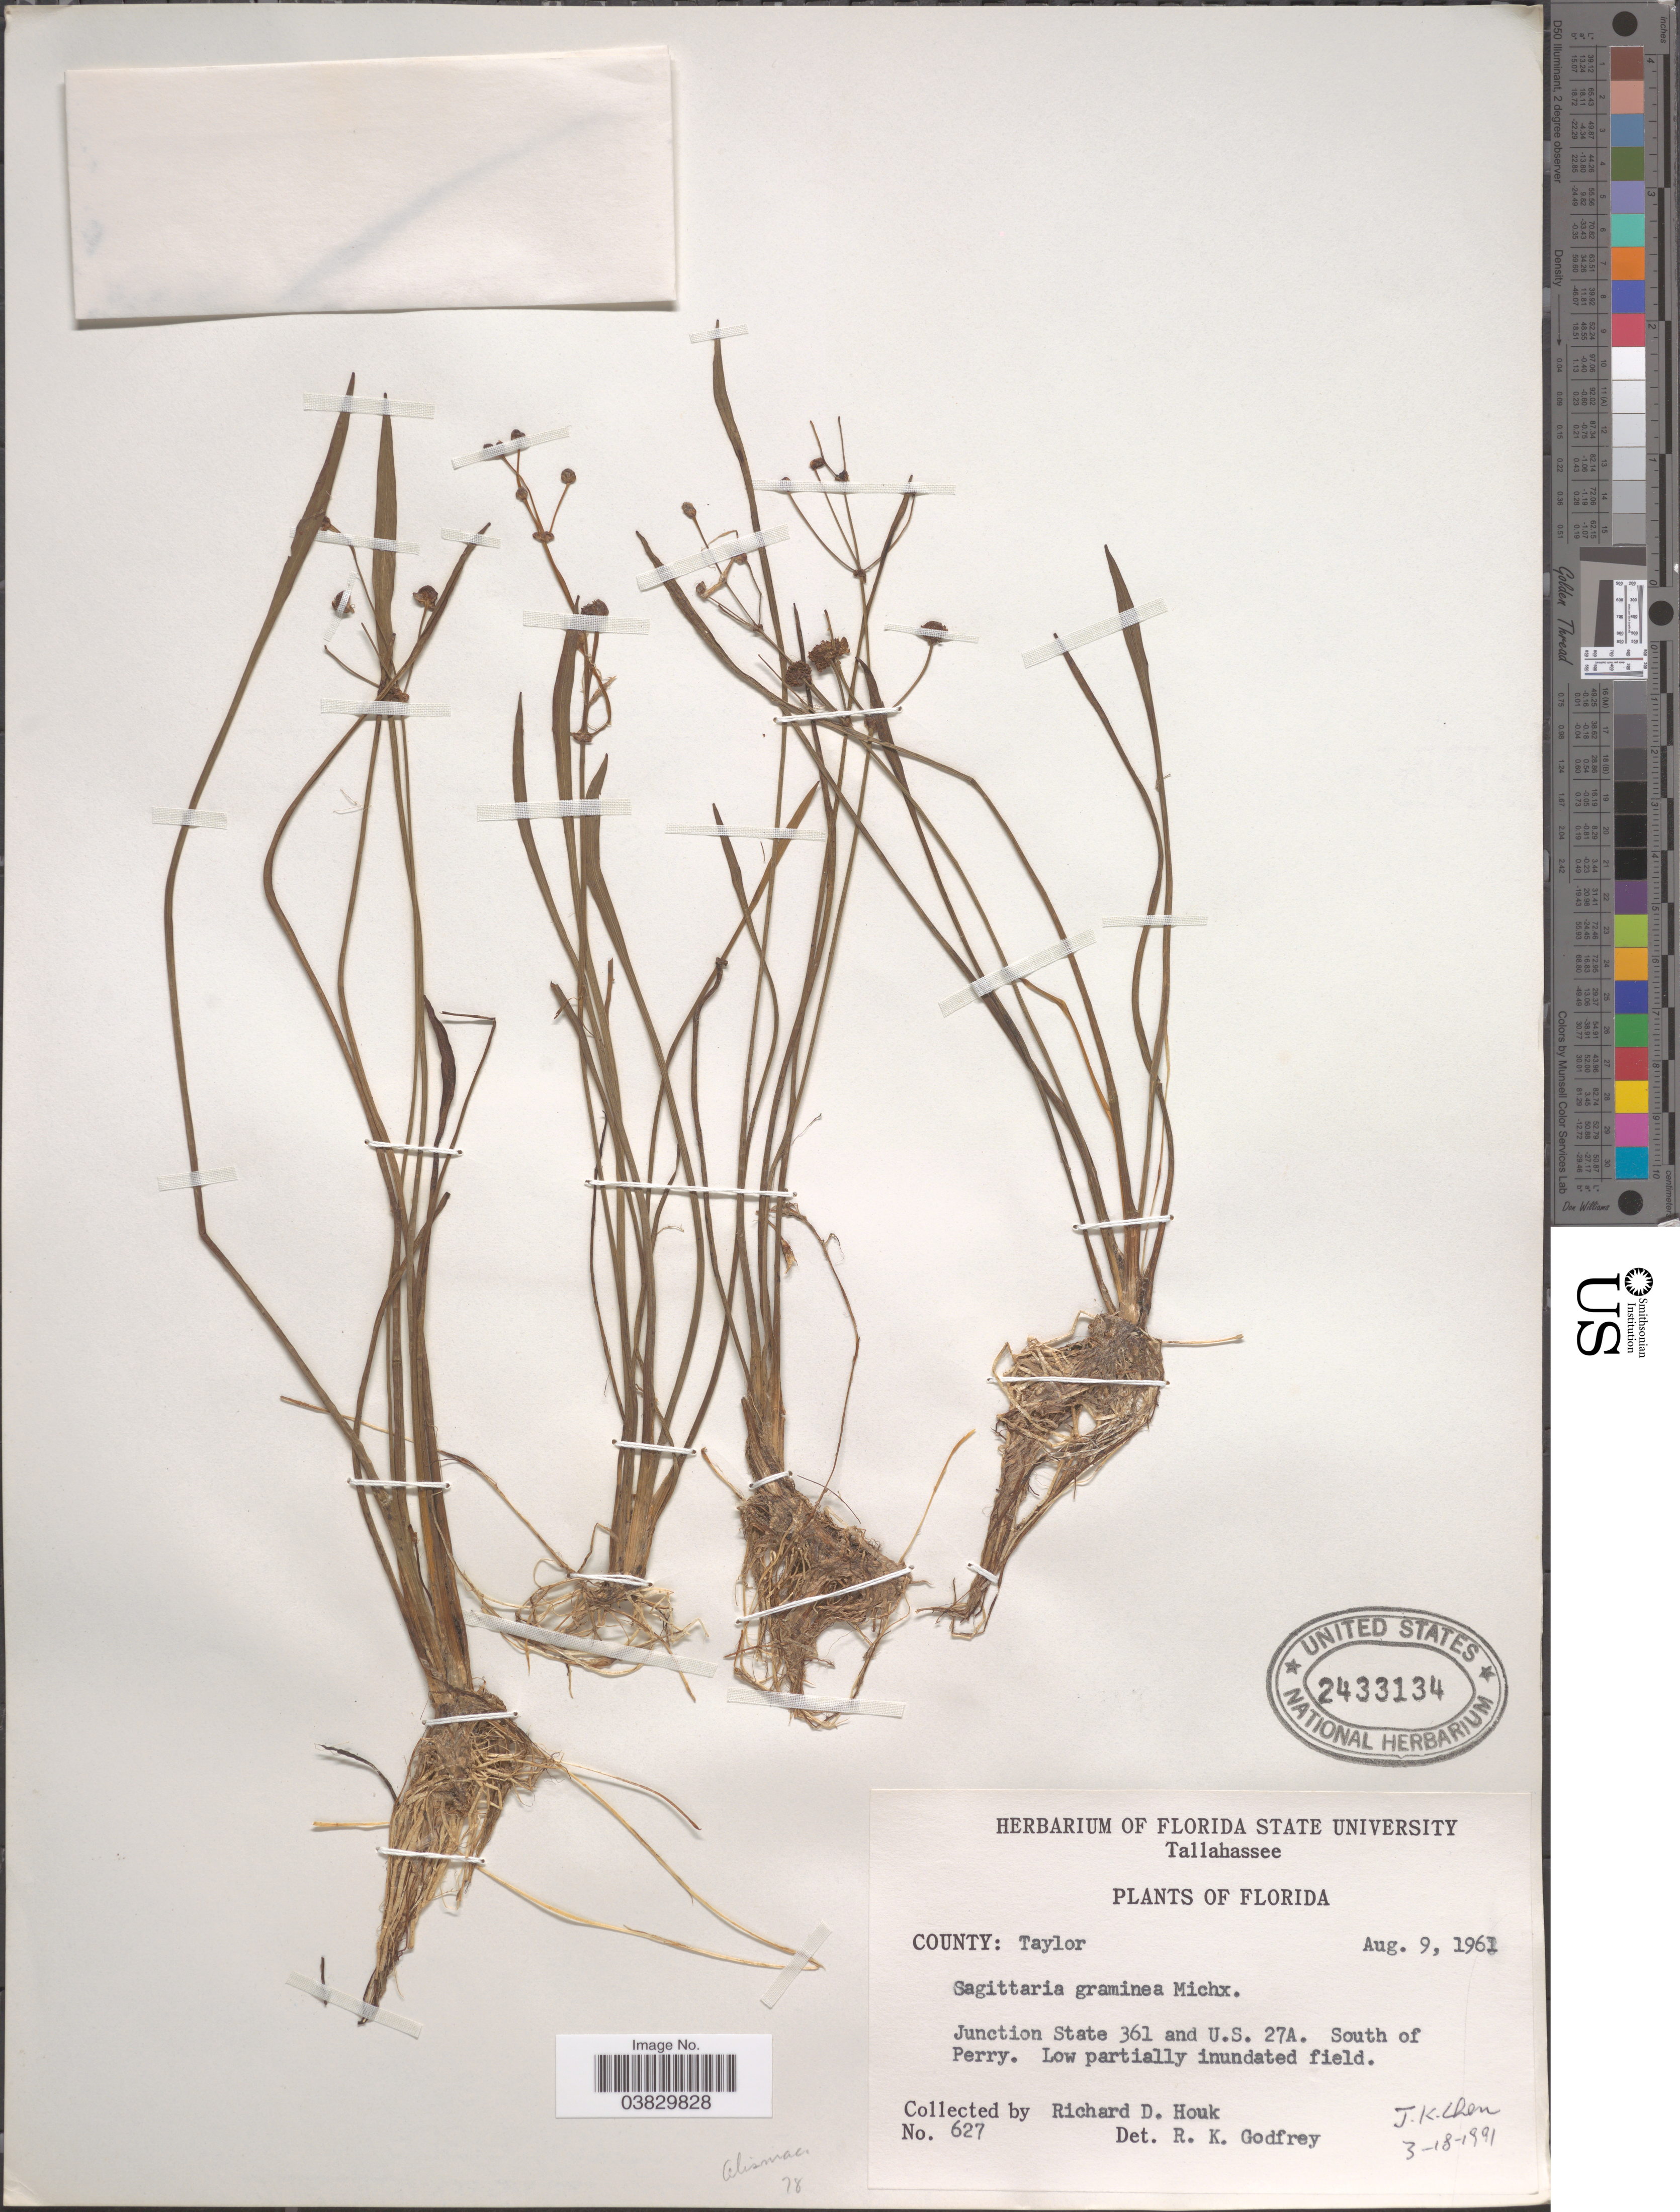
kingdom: Plantae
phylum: Tracheophyta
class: Liliopsida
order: Alismatales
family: Alismataceae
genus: Sagittaria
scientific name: Sagittaria graminea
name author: Michx.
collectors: R. Houk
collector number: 627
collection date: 1961-08-09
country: United States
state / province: Florida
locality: County: Taylor. Junction State 361 and U.S. 27A. South of Perry.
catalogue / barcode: US 2433134